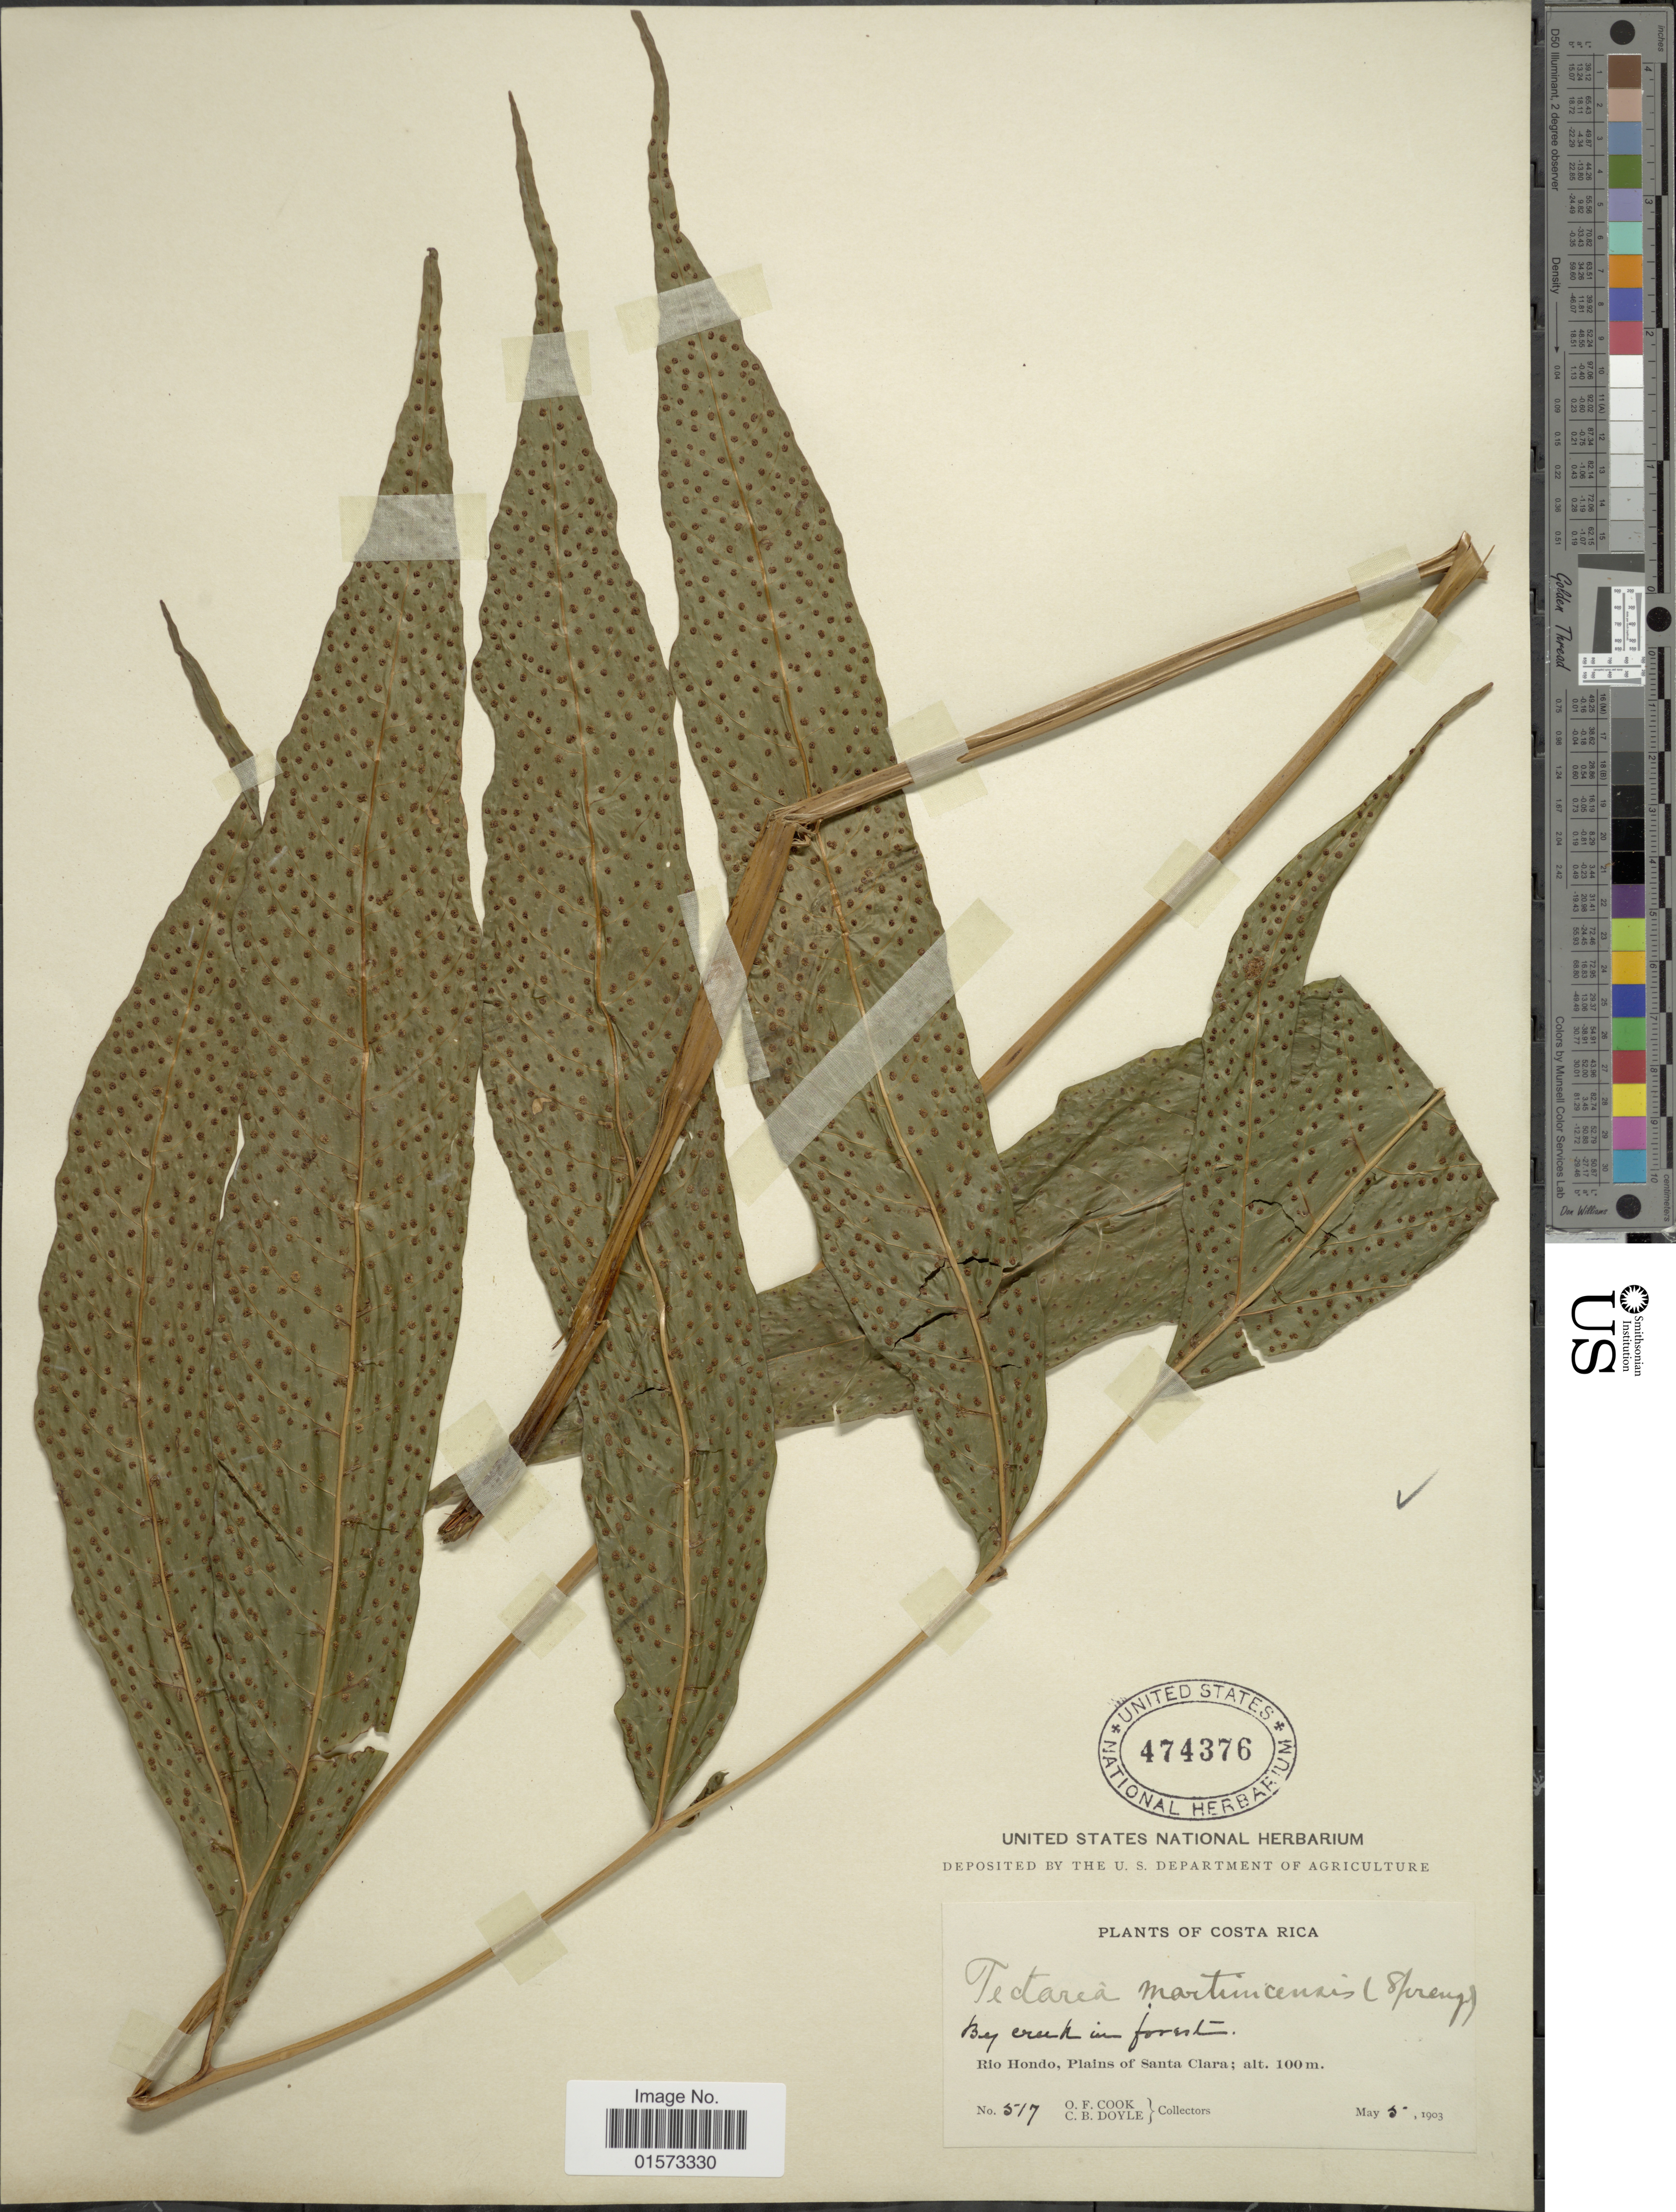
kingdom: Plantae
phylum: Tracheophyta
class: Polypodiopsida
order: Polypodiales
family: Tectariaceae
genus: Tectaria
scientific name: Tectaria incisa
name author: Cav.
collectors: O. F. Cook & C. Doyle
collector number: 517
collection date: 1903-05-05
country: Costa Rica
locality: Rio Hondo, Plains of Santa Clara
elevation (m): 100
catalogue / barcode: US 474376